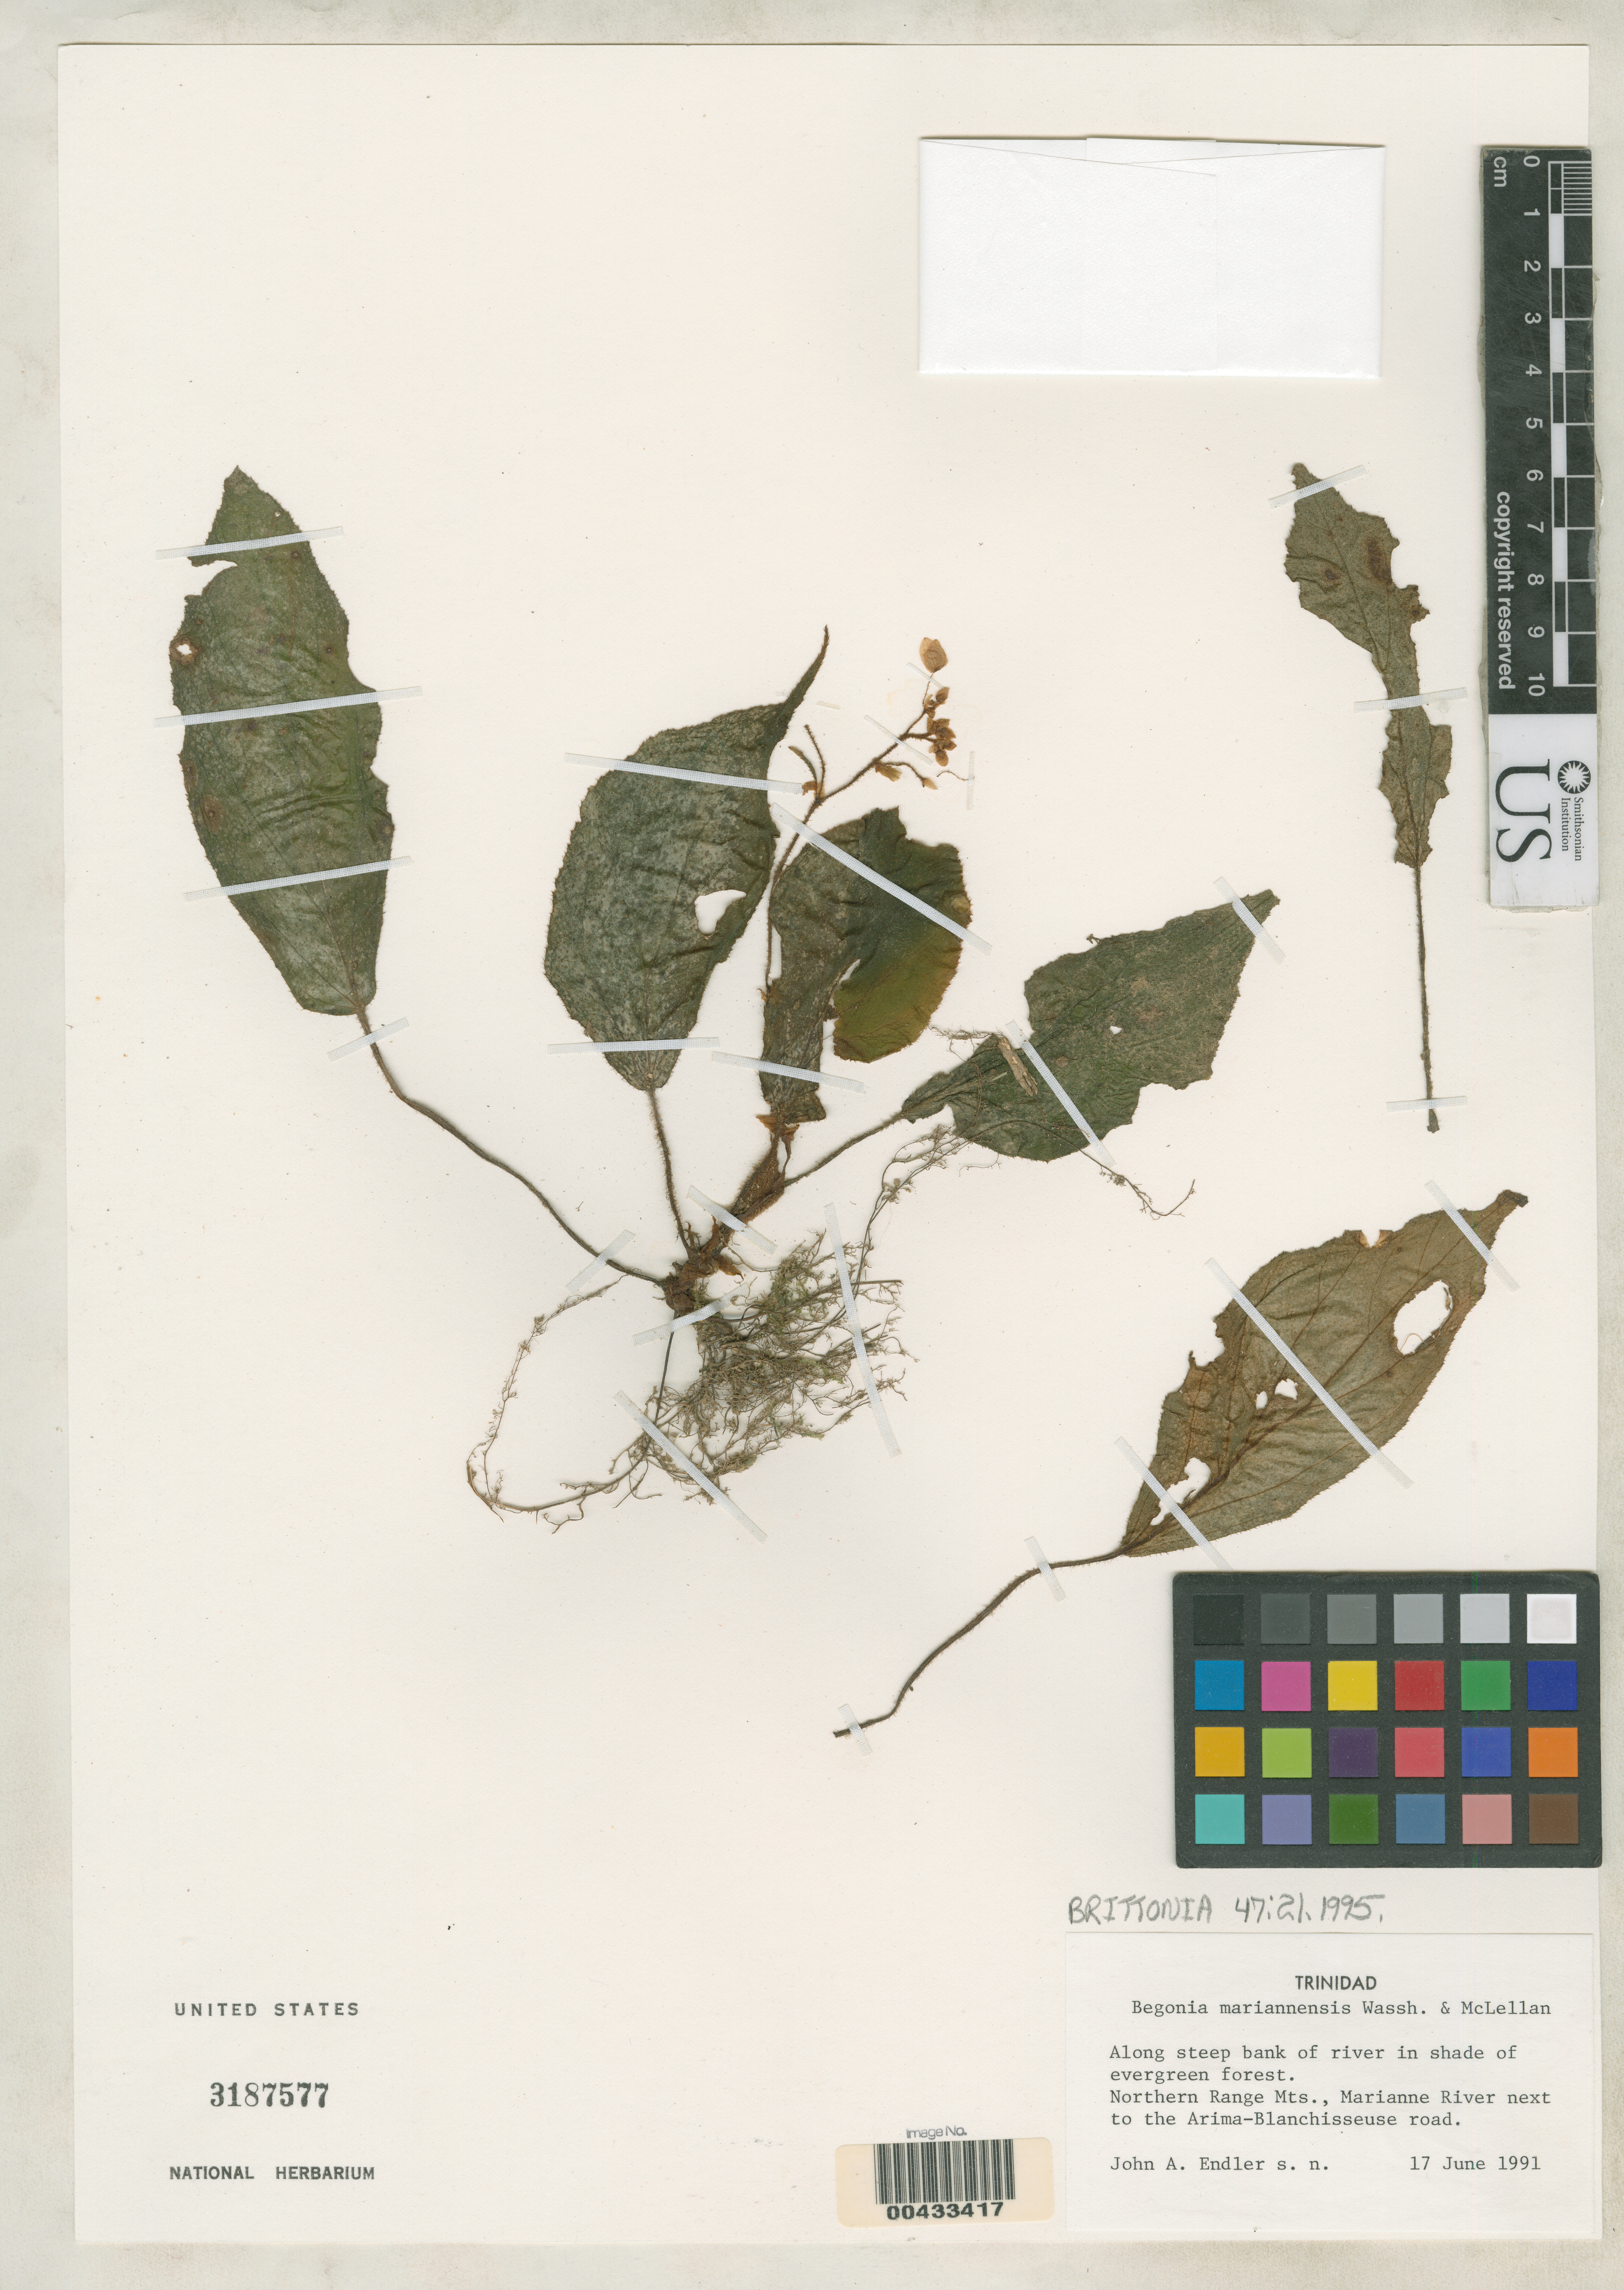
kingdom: Plantae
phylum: Tracheophyta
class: Magnoliopsida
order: Cucurbitales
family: Begoniaceae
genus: Begonia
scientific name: Begonia mariannensis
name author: Wassh. & McClellan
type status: Type Collection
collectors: J. Endler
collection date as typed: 17 Jun 1991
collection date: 1991-06-17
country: Trinidad and Tobago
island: Trinidad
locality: Northern range mountains, Marianne River next to Arima - Blanchisseuse road.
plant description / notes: One of 2 consecutively numbered US sheets (USNH 3187576 & 3187577), not indicated as "sheet 1" or "sheet 2"; protologue cites holotype at US (and no isotypes) but neither US sheet is annotated as holotype.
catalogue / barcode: US 3187577